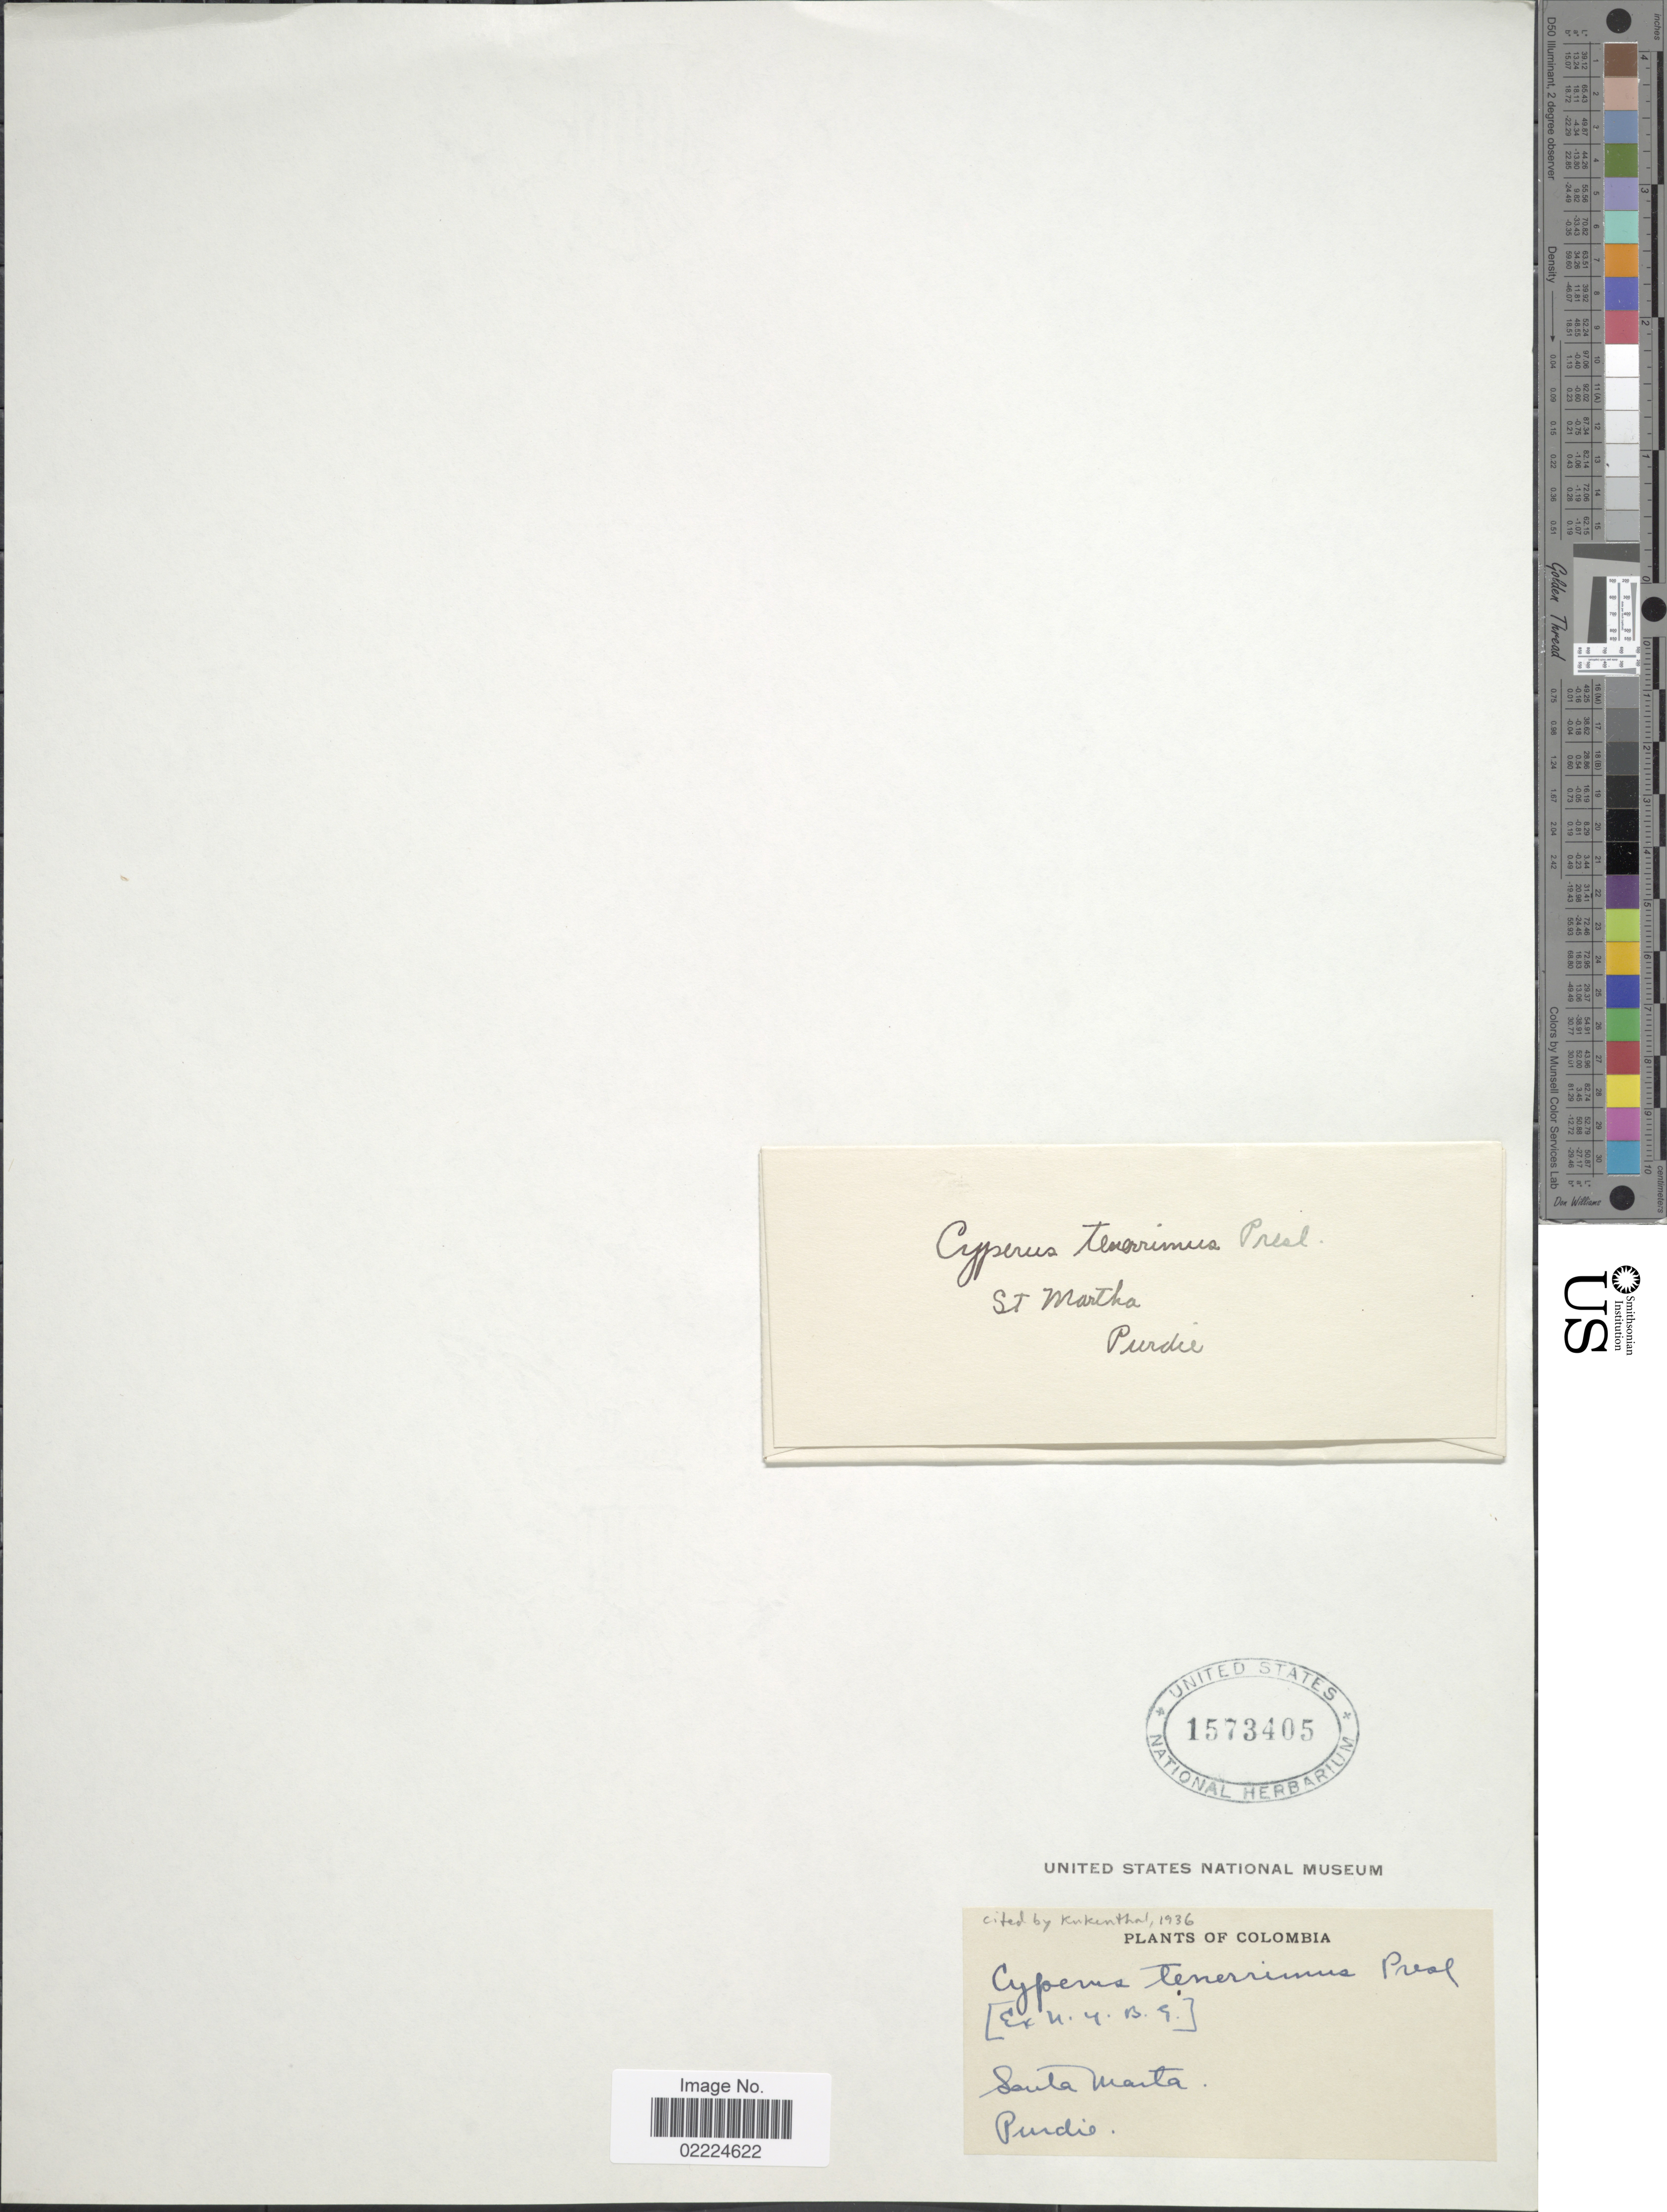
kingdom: Plantae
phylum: Tracheophyta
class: Liliopsida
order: Poales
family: Cyperaceae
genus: Cyperus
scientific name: Cyperus tenerrimus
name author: J. Presl & C. Presl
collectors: -. Purdie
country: Colombia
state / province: Magdalena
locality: Santa Marta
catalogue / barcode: US 1573405